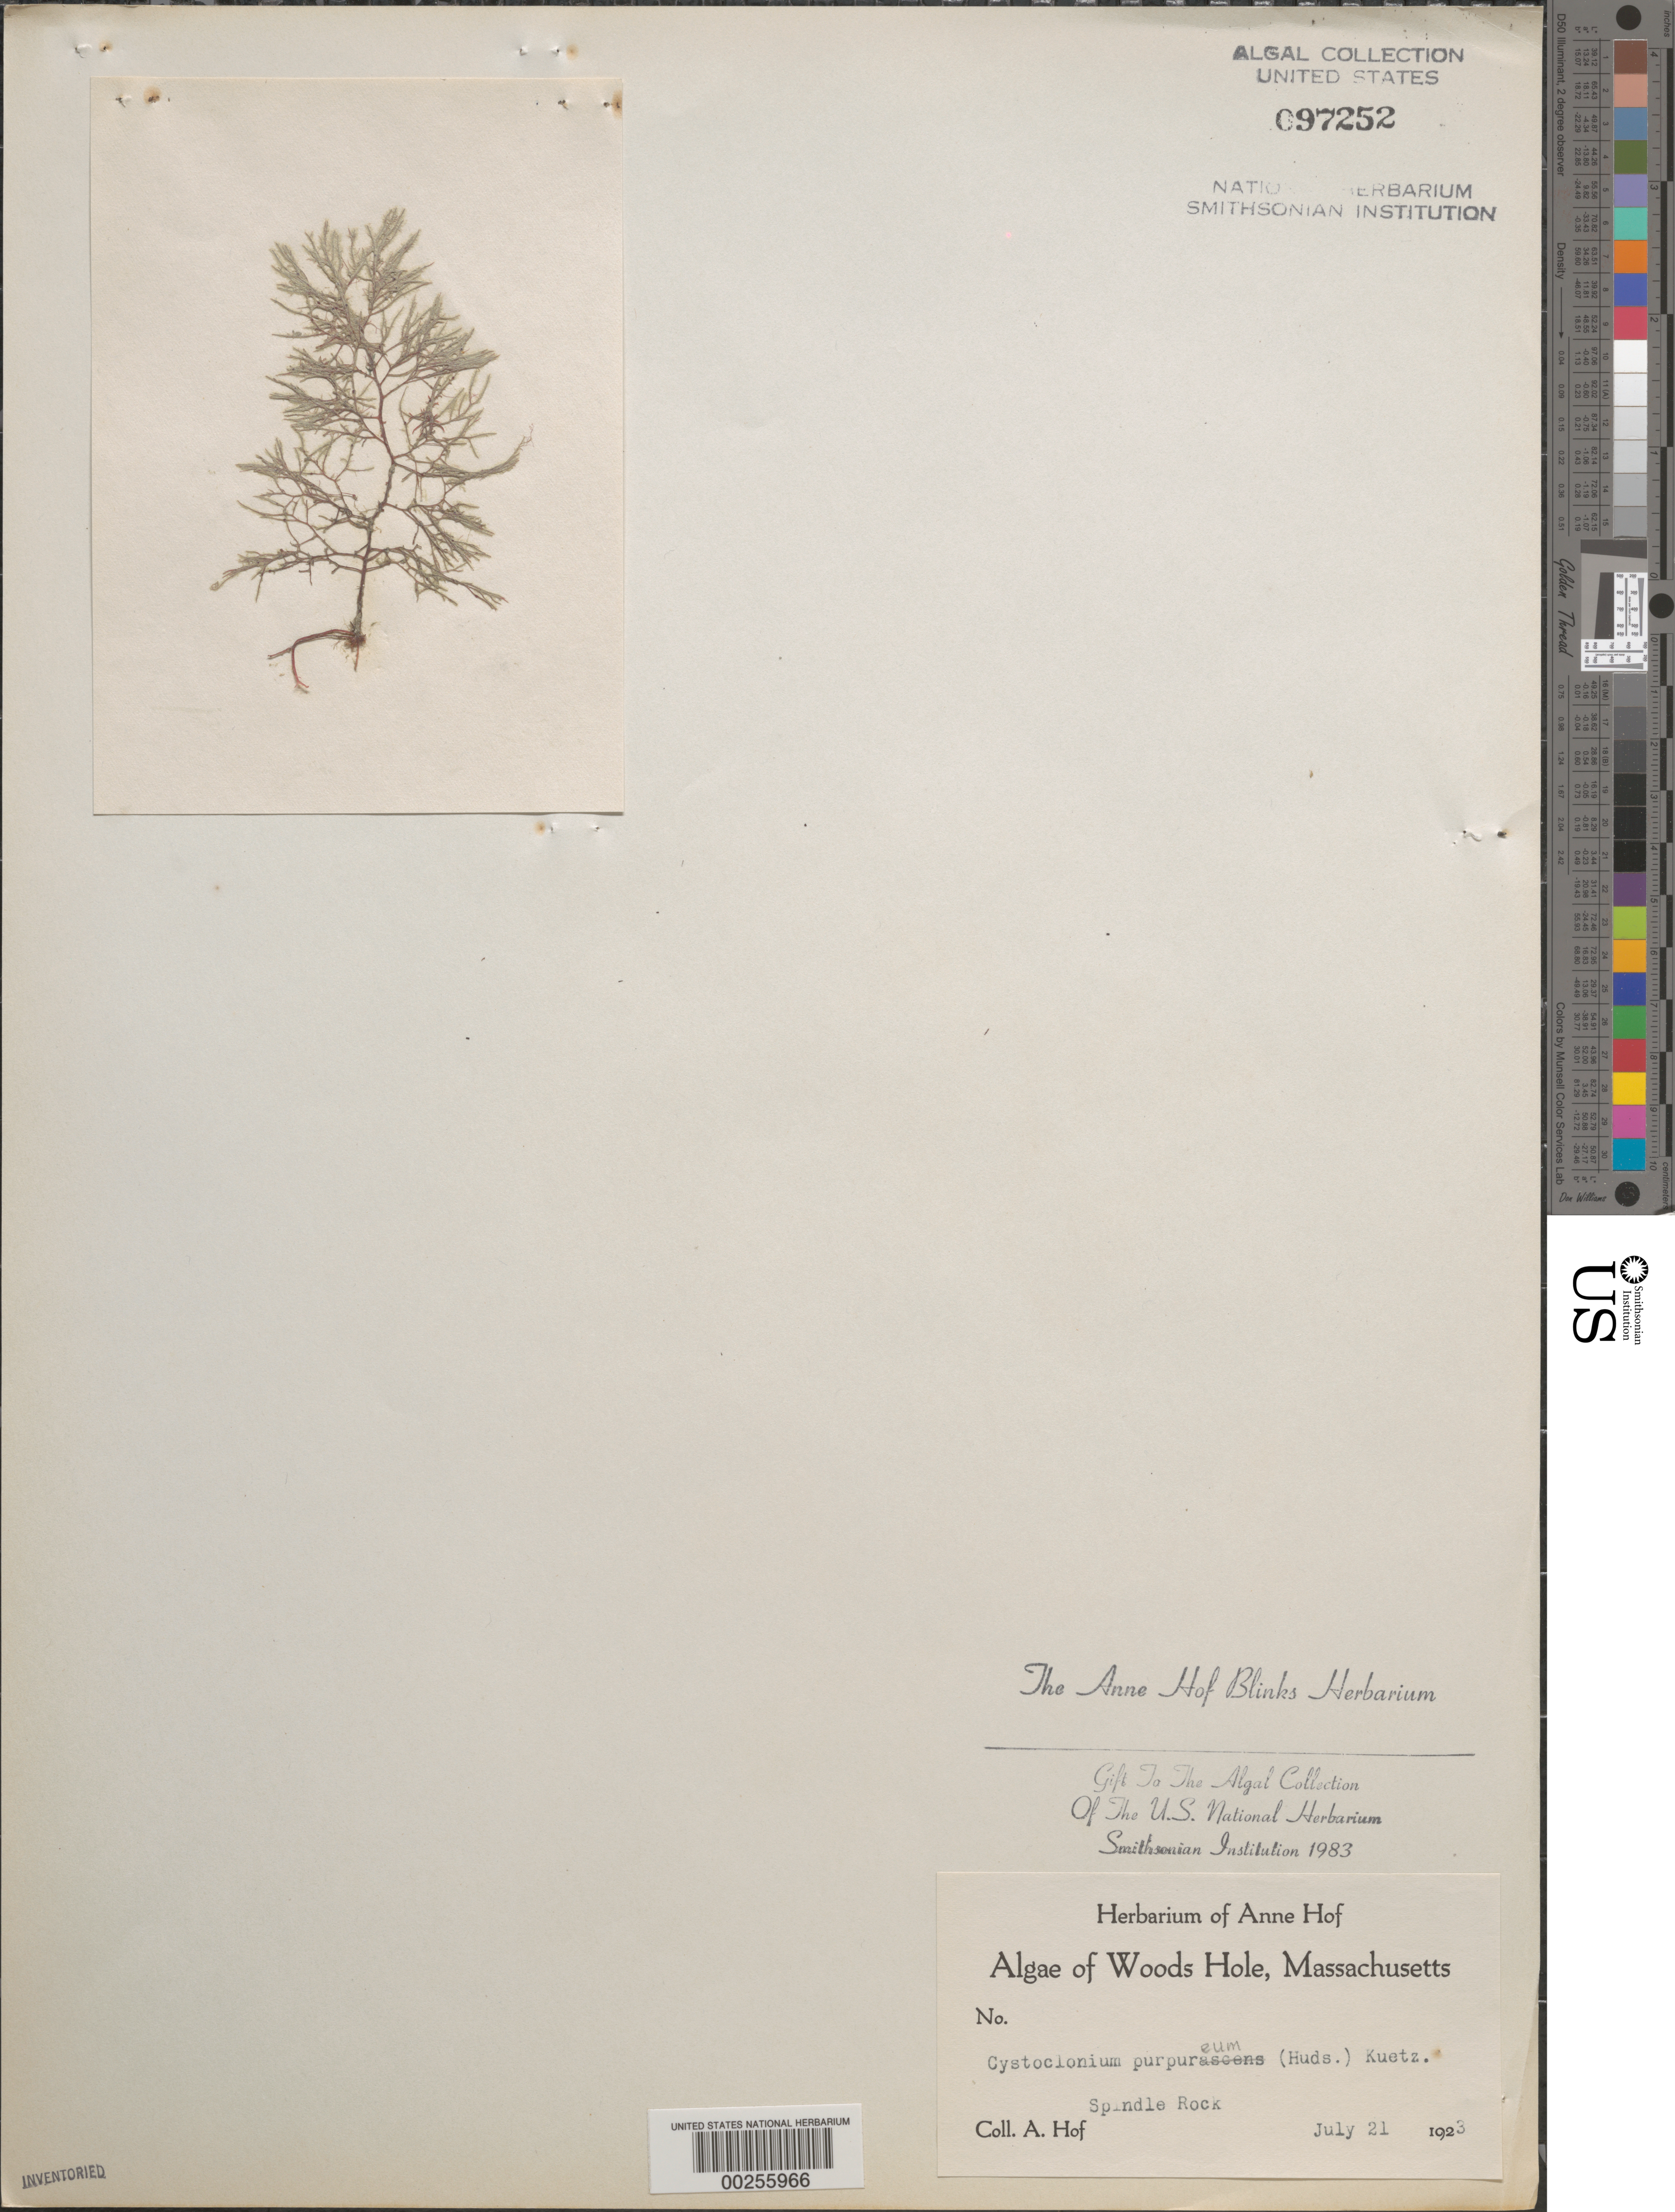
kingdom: Plantae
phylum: Rhodophyta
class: Florideophyceae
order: Gigartinales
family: Cystocloniaceae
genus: Cystoclonium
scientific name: Cystoclonium purpureum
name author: (Huds.) Batters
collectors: A. Blinks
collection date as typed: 21 Jul 1923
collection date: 1923-07-21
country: United States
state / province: Massachusetts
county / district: Barnstable County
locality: Woods Hole, Spindle Rock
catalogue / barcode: US 97252